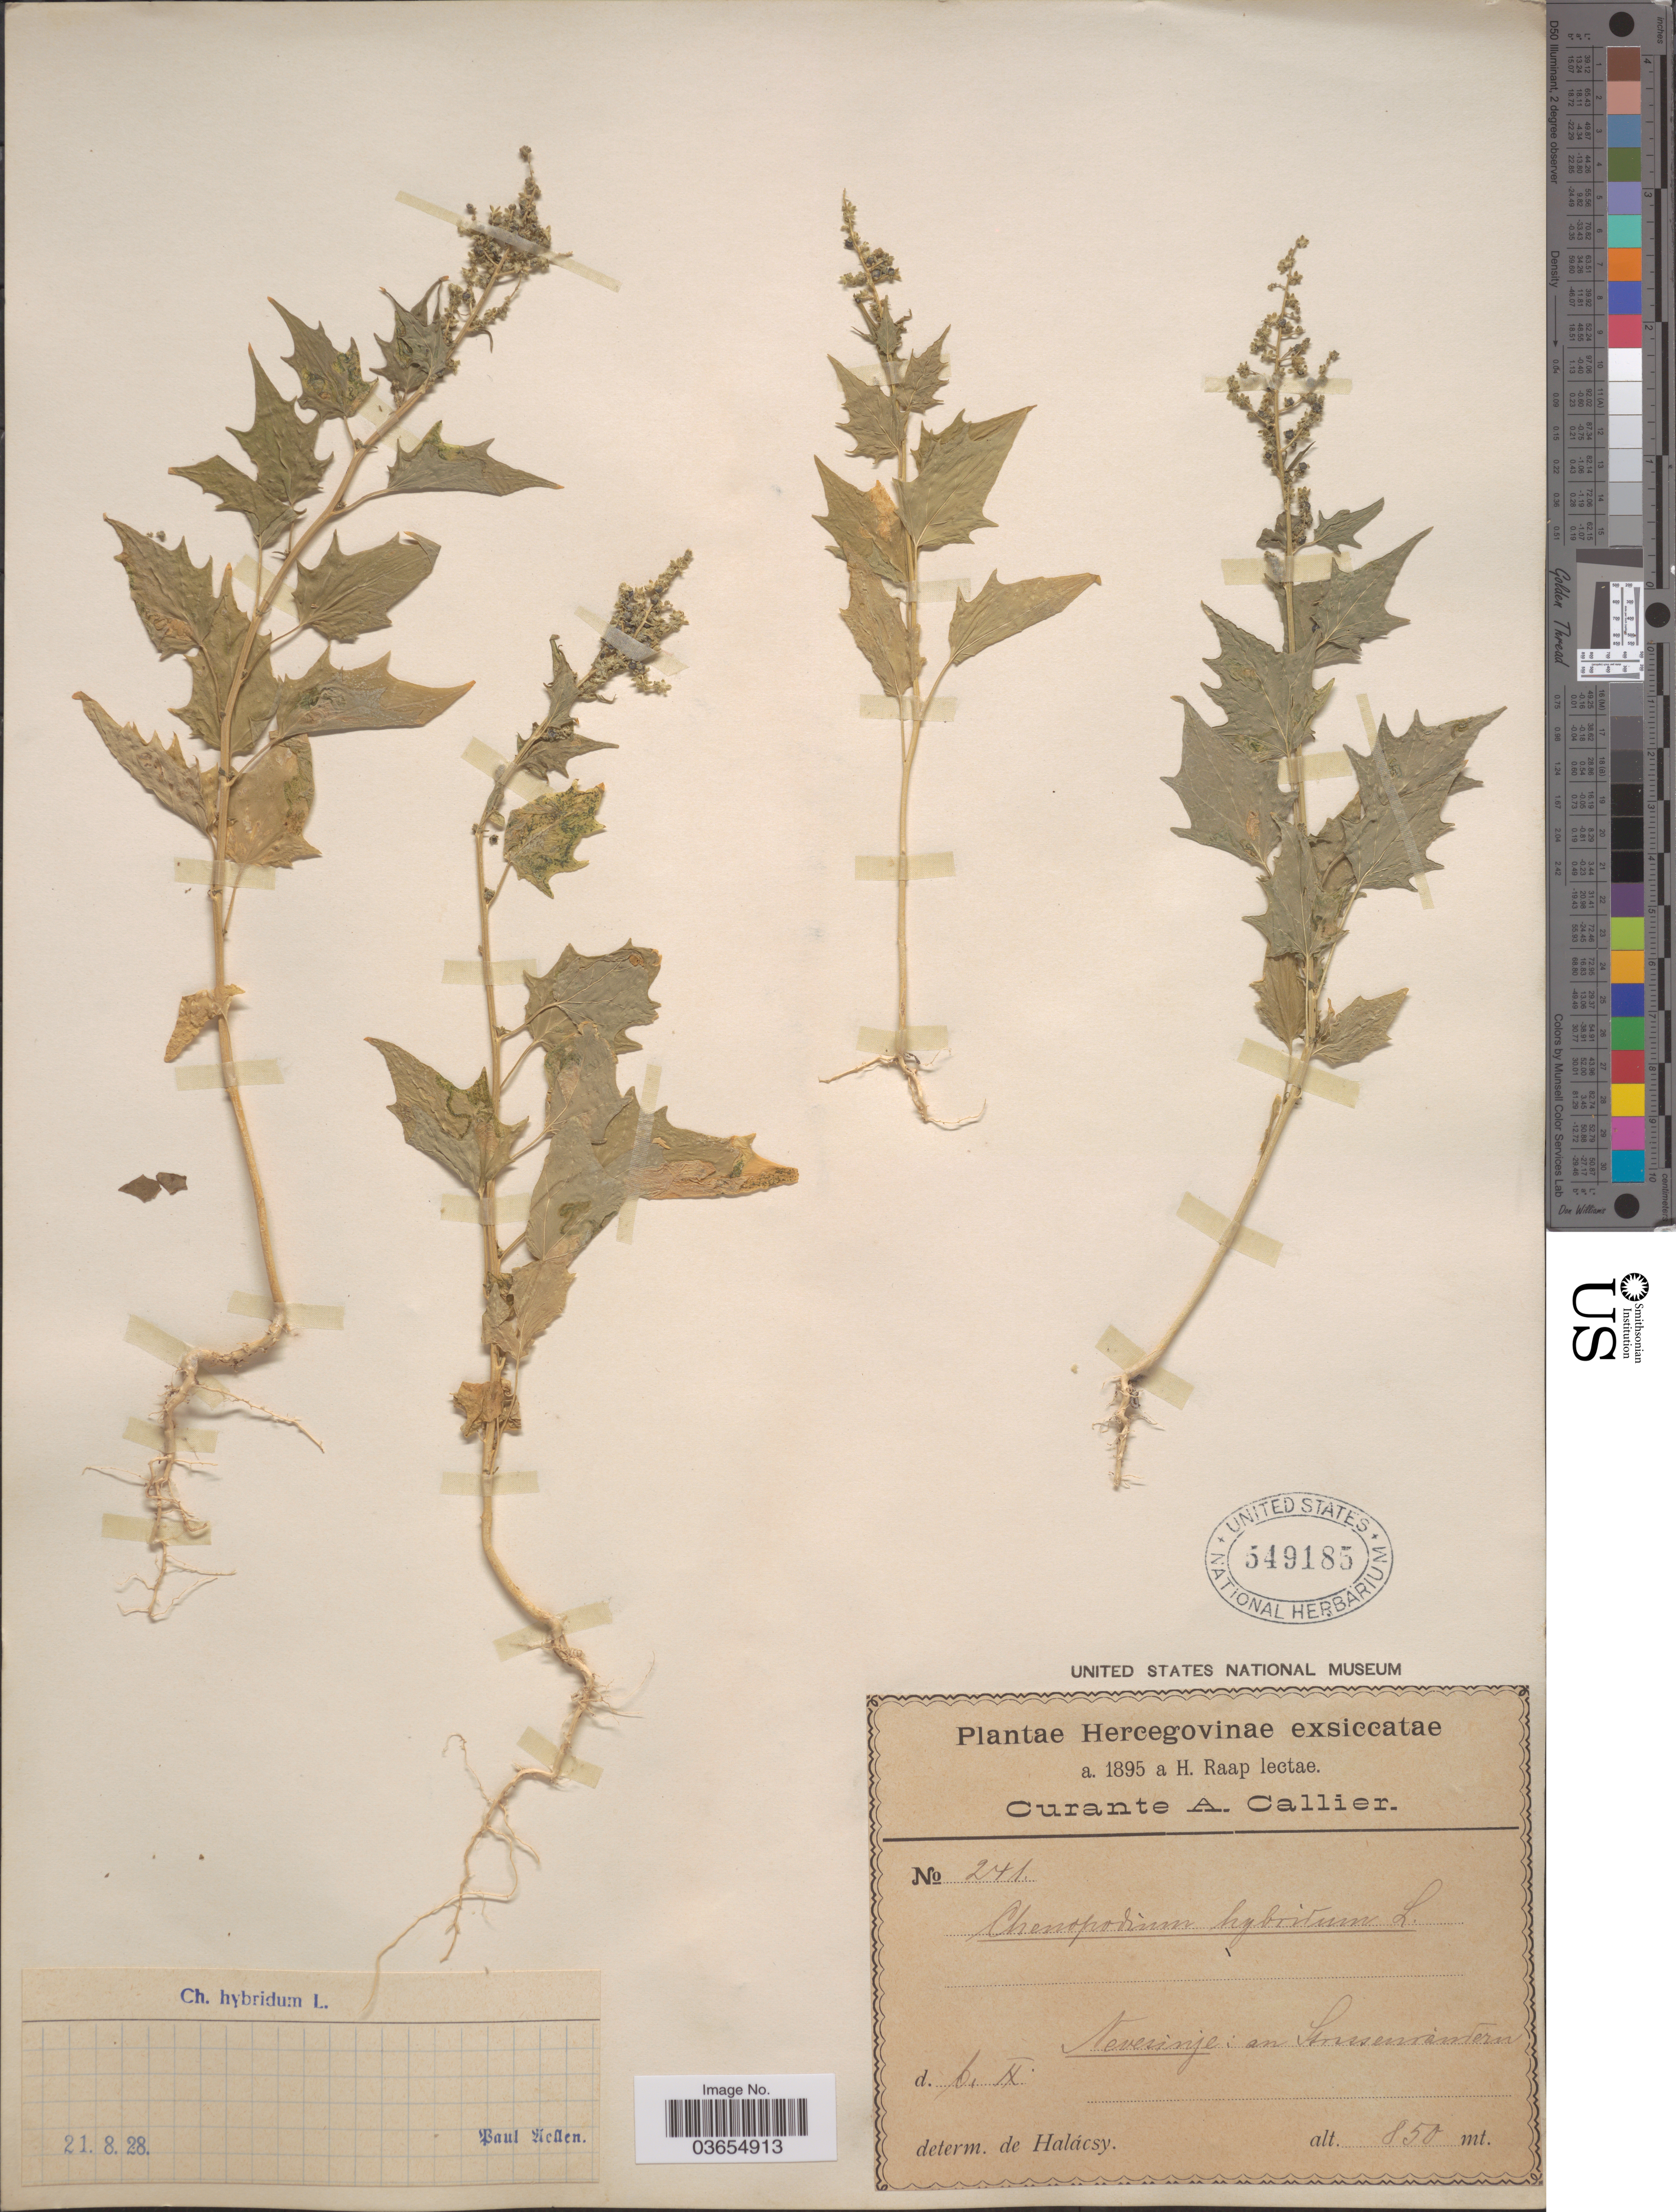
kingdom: Plantae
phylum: Tracheophyta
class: Magnoliopsida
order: Caryophyllales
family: Amaranthaceae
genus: Chenopodium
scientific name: Chenopodium hybridum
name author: L.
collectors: H. Raap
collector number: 241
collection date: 1895-09-06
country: Bosnia and Herzegovina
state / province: Srpska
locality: Hercegovinae. Nevesinje: an Strassenrandern.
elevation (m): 850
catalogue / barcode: US 549185